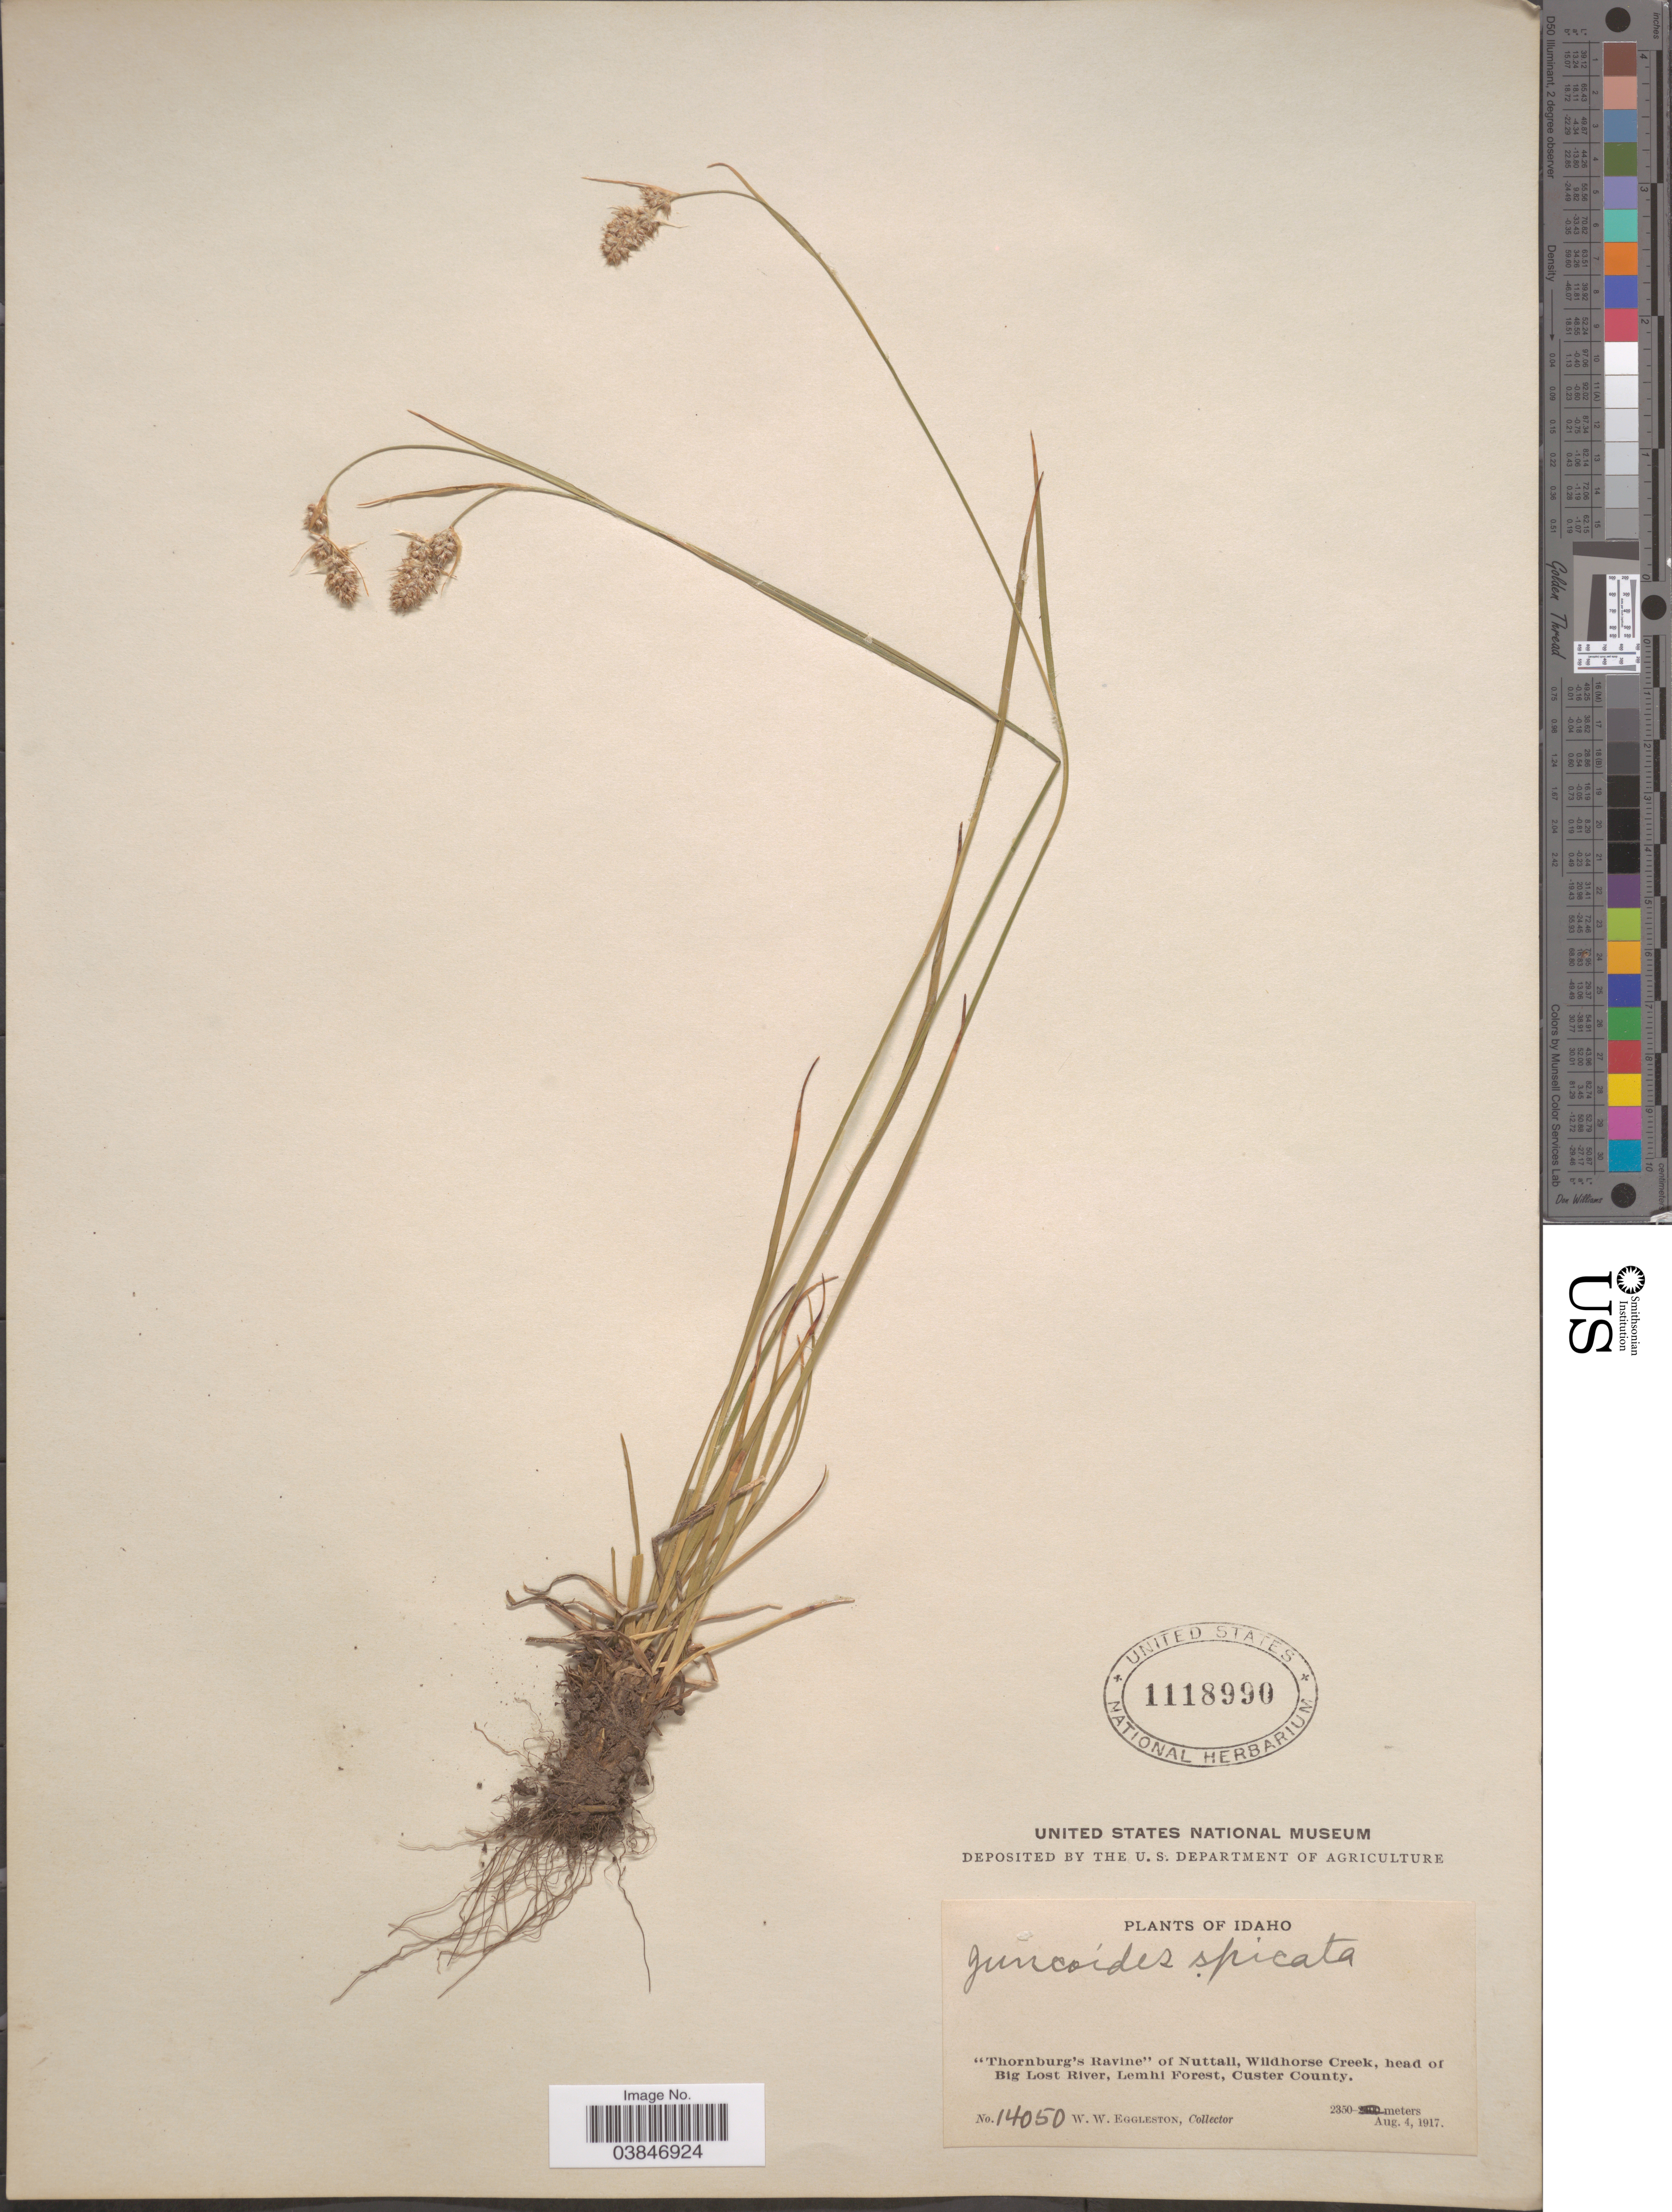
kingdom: Plantae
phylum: Tracheophyta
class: Liliopsida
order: Poales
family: Juncaceae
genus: Luzula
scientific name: Luzula spicata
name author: (L.) DC.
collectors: W. W. Eggleston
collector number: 14050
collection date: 1917-08-04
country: United States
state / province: Idaho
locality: Thornburg's Ravine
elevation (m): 2350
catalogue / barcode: US 1118990